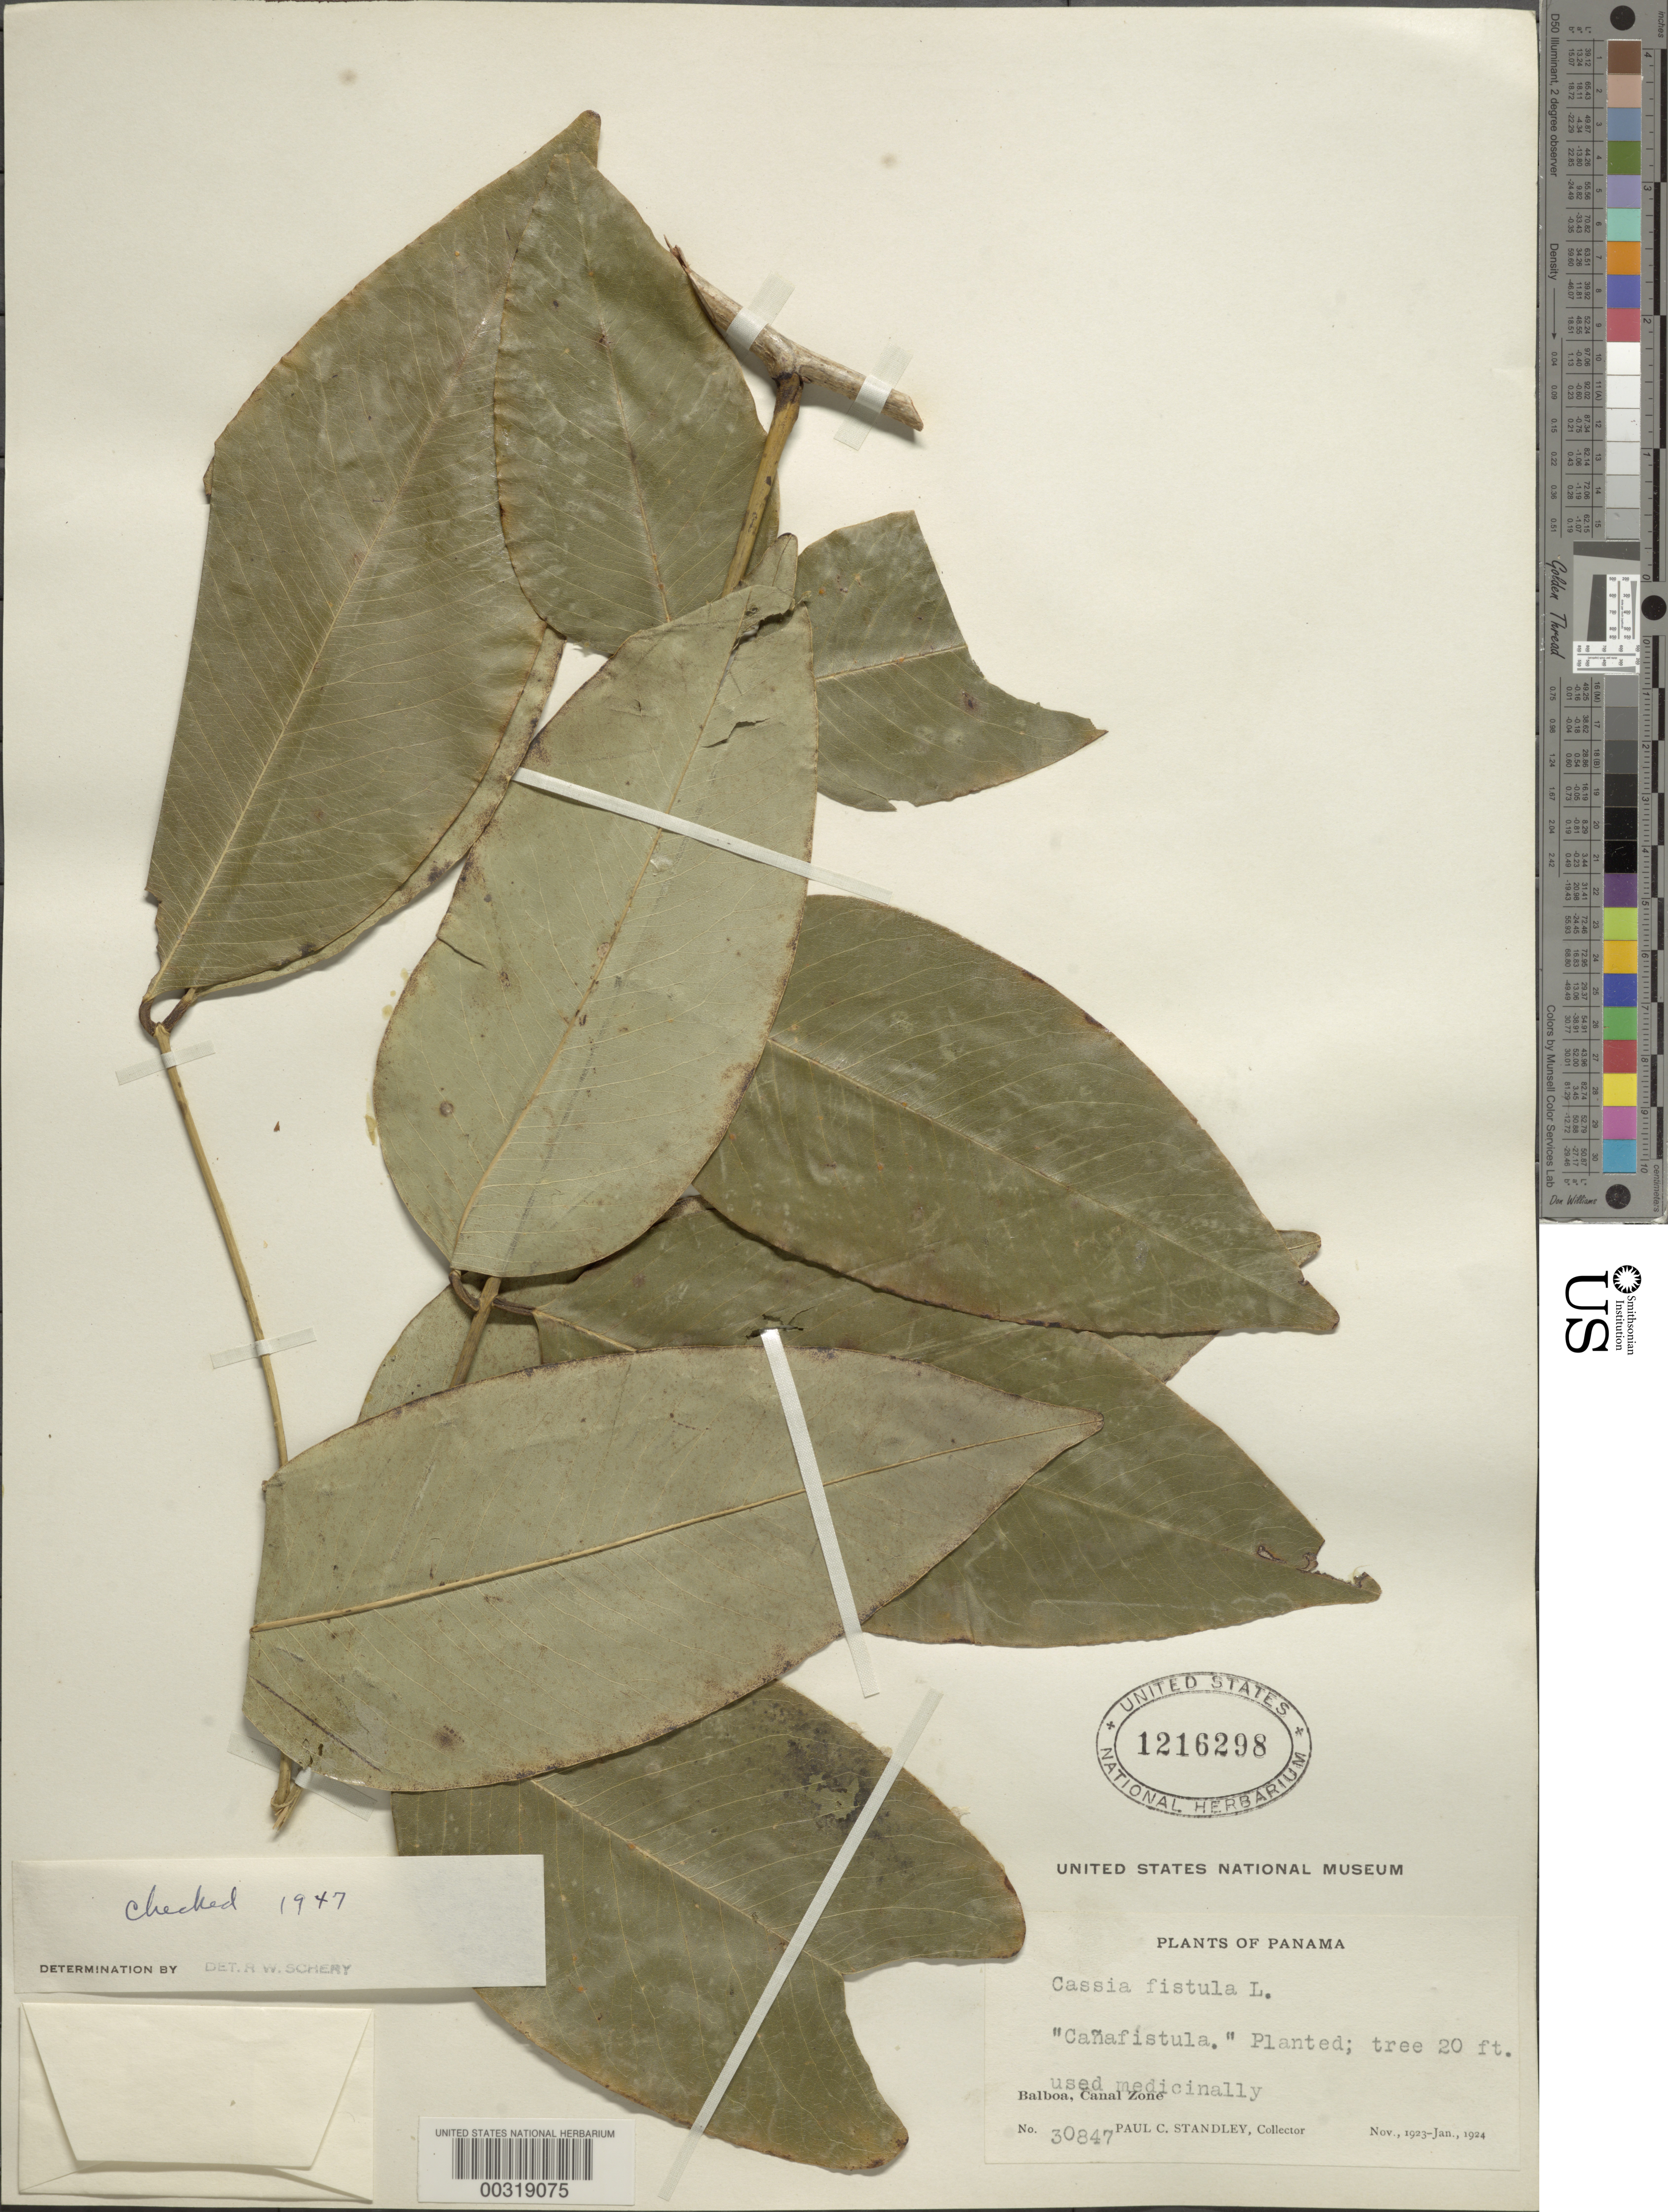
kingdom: Plantae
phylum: Tracheophyta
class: Magnoliopsida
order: Fabales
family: Fabaceae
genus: Cassia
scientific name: Cassia fistula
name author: L.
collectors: P. C. Standley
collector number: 30847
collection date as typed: Nov 1923 to -- Jan 1924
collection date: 1923-11/1924-01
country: Panama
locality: Balboa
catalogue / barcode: US 1216298